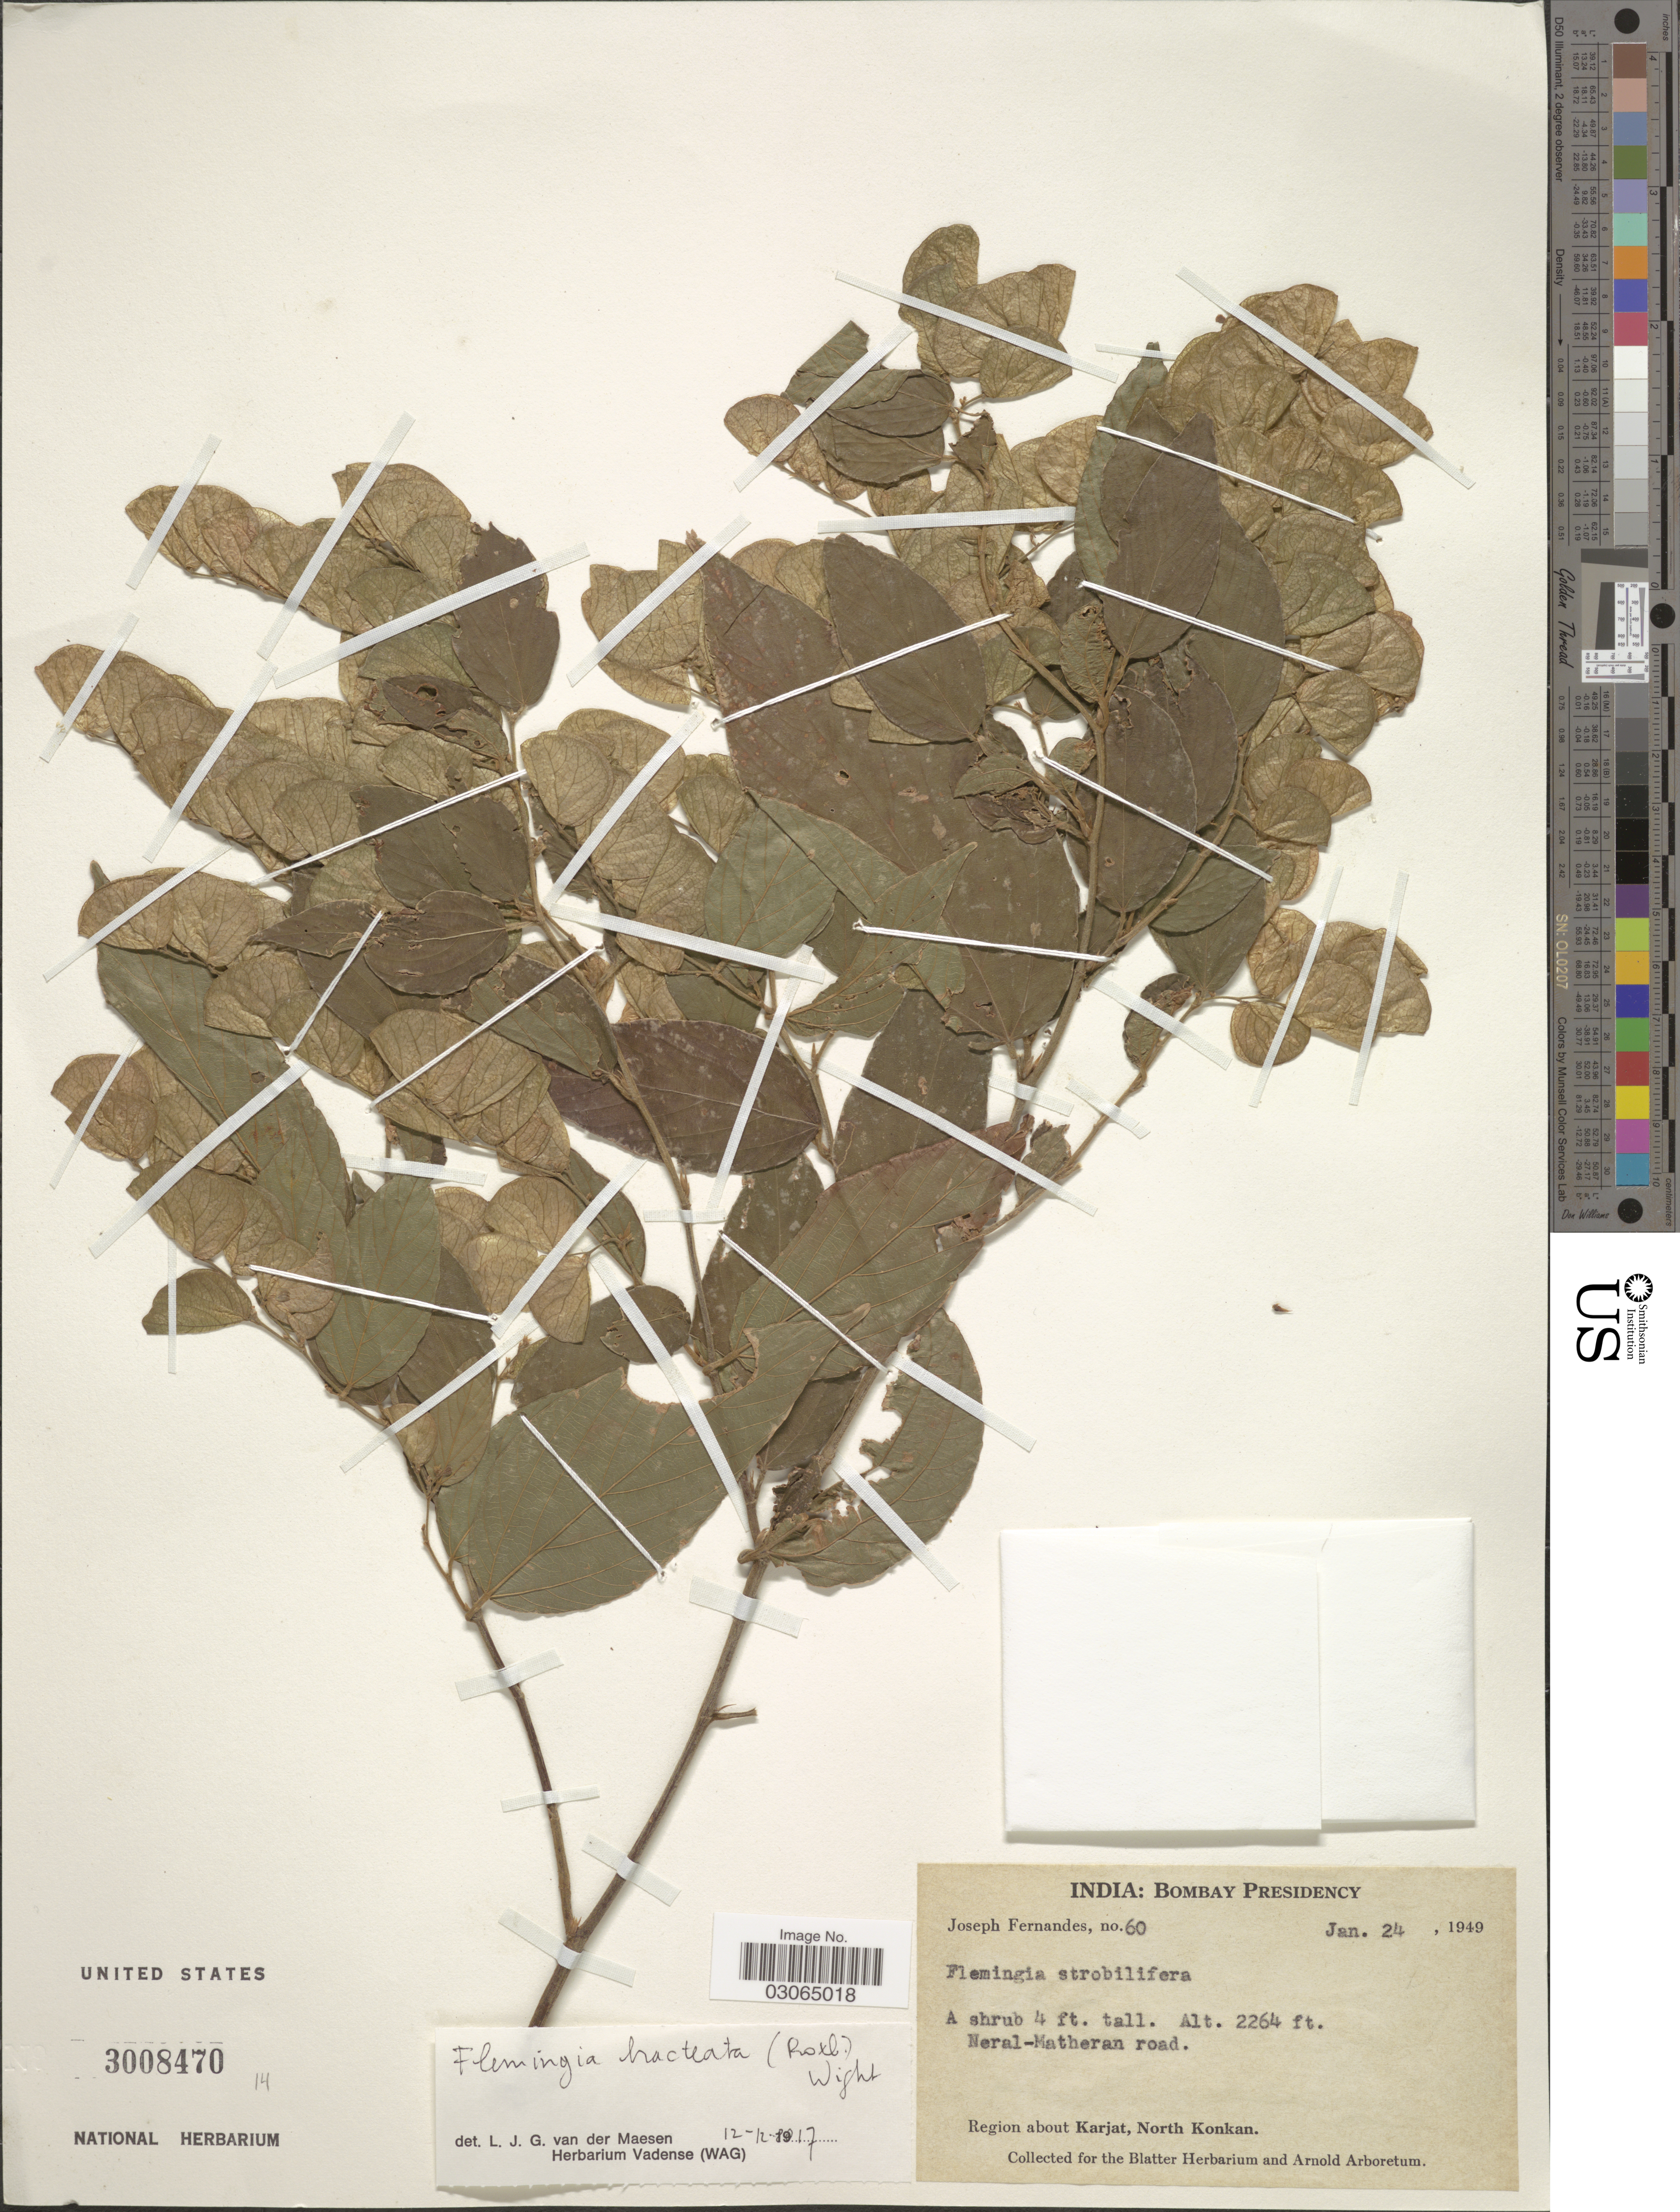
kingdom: Plantae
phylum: Tracheophyta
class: Magnoliopsida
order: Fabales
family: Fabaceae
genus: Flemingia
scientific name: Flemingia bracteata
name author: (Roxb.) Wight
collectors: J. Fernandes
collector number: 60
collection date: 1949-01-24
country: India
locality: Bombay Presidency. Neral-Matheran road. Region about Karjat, North Konkan.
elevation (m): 690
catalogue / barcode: US 3008470